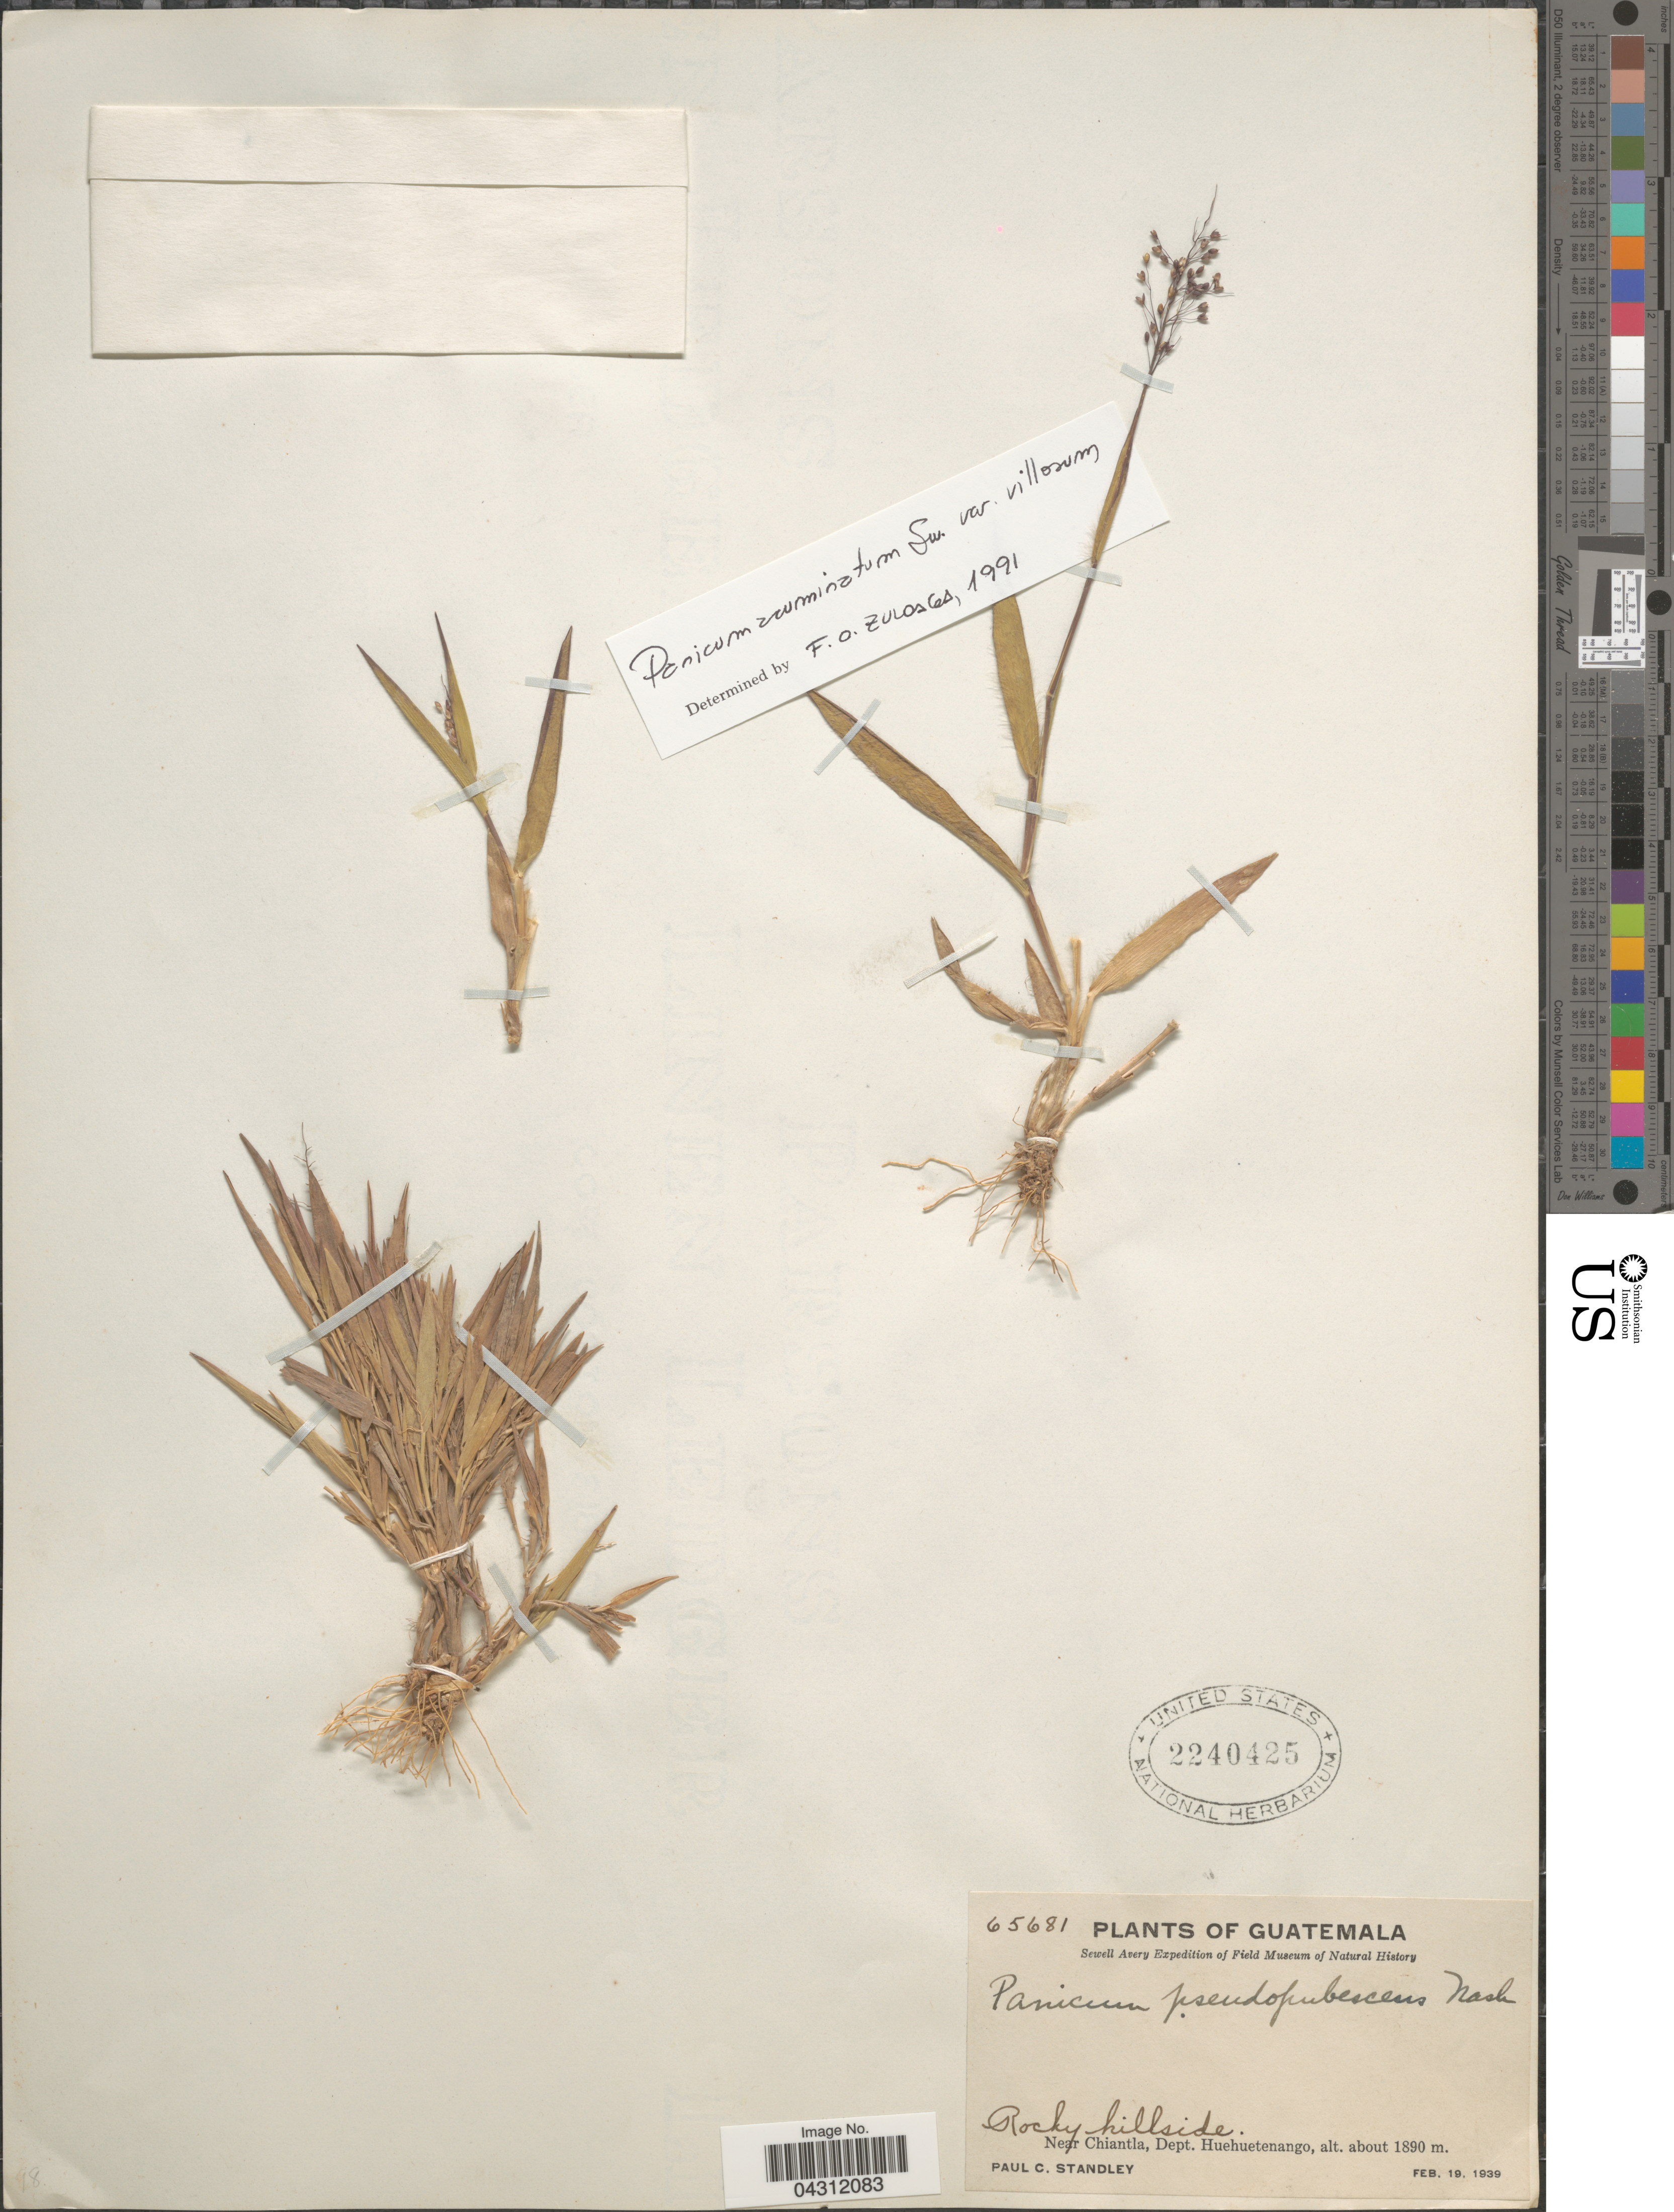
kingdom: Plantae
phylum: Tracheophyta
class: Liliopsida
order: Poales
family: Poaceae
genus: Dichanthelium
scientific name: Dichanthelium acuminatum var. acuminatum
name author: (Sw.) Gould & C.A. Clark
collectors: P. C. Standley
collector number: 65681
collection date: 1939-02-19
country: Guatemala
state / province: Huehuetenango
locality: Sewell Avery Expedition of Field Museum of Natural History. Near Chiantla, Dept. Huehuetenango.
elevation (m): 1890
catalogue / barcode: US 2240425